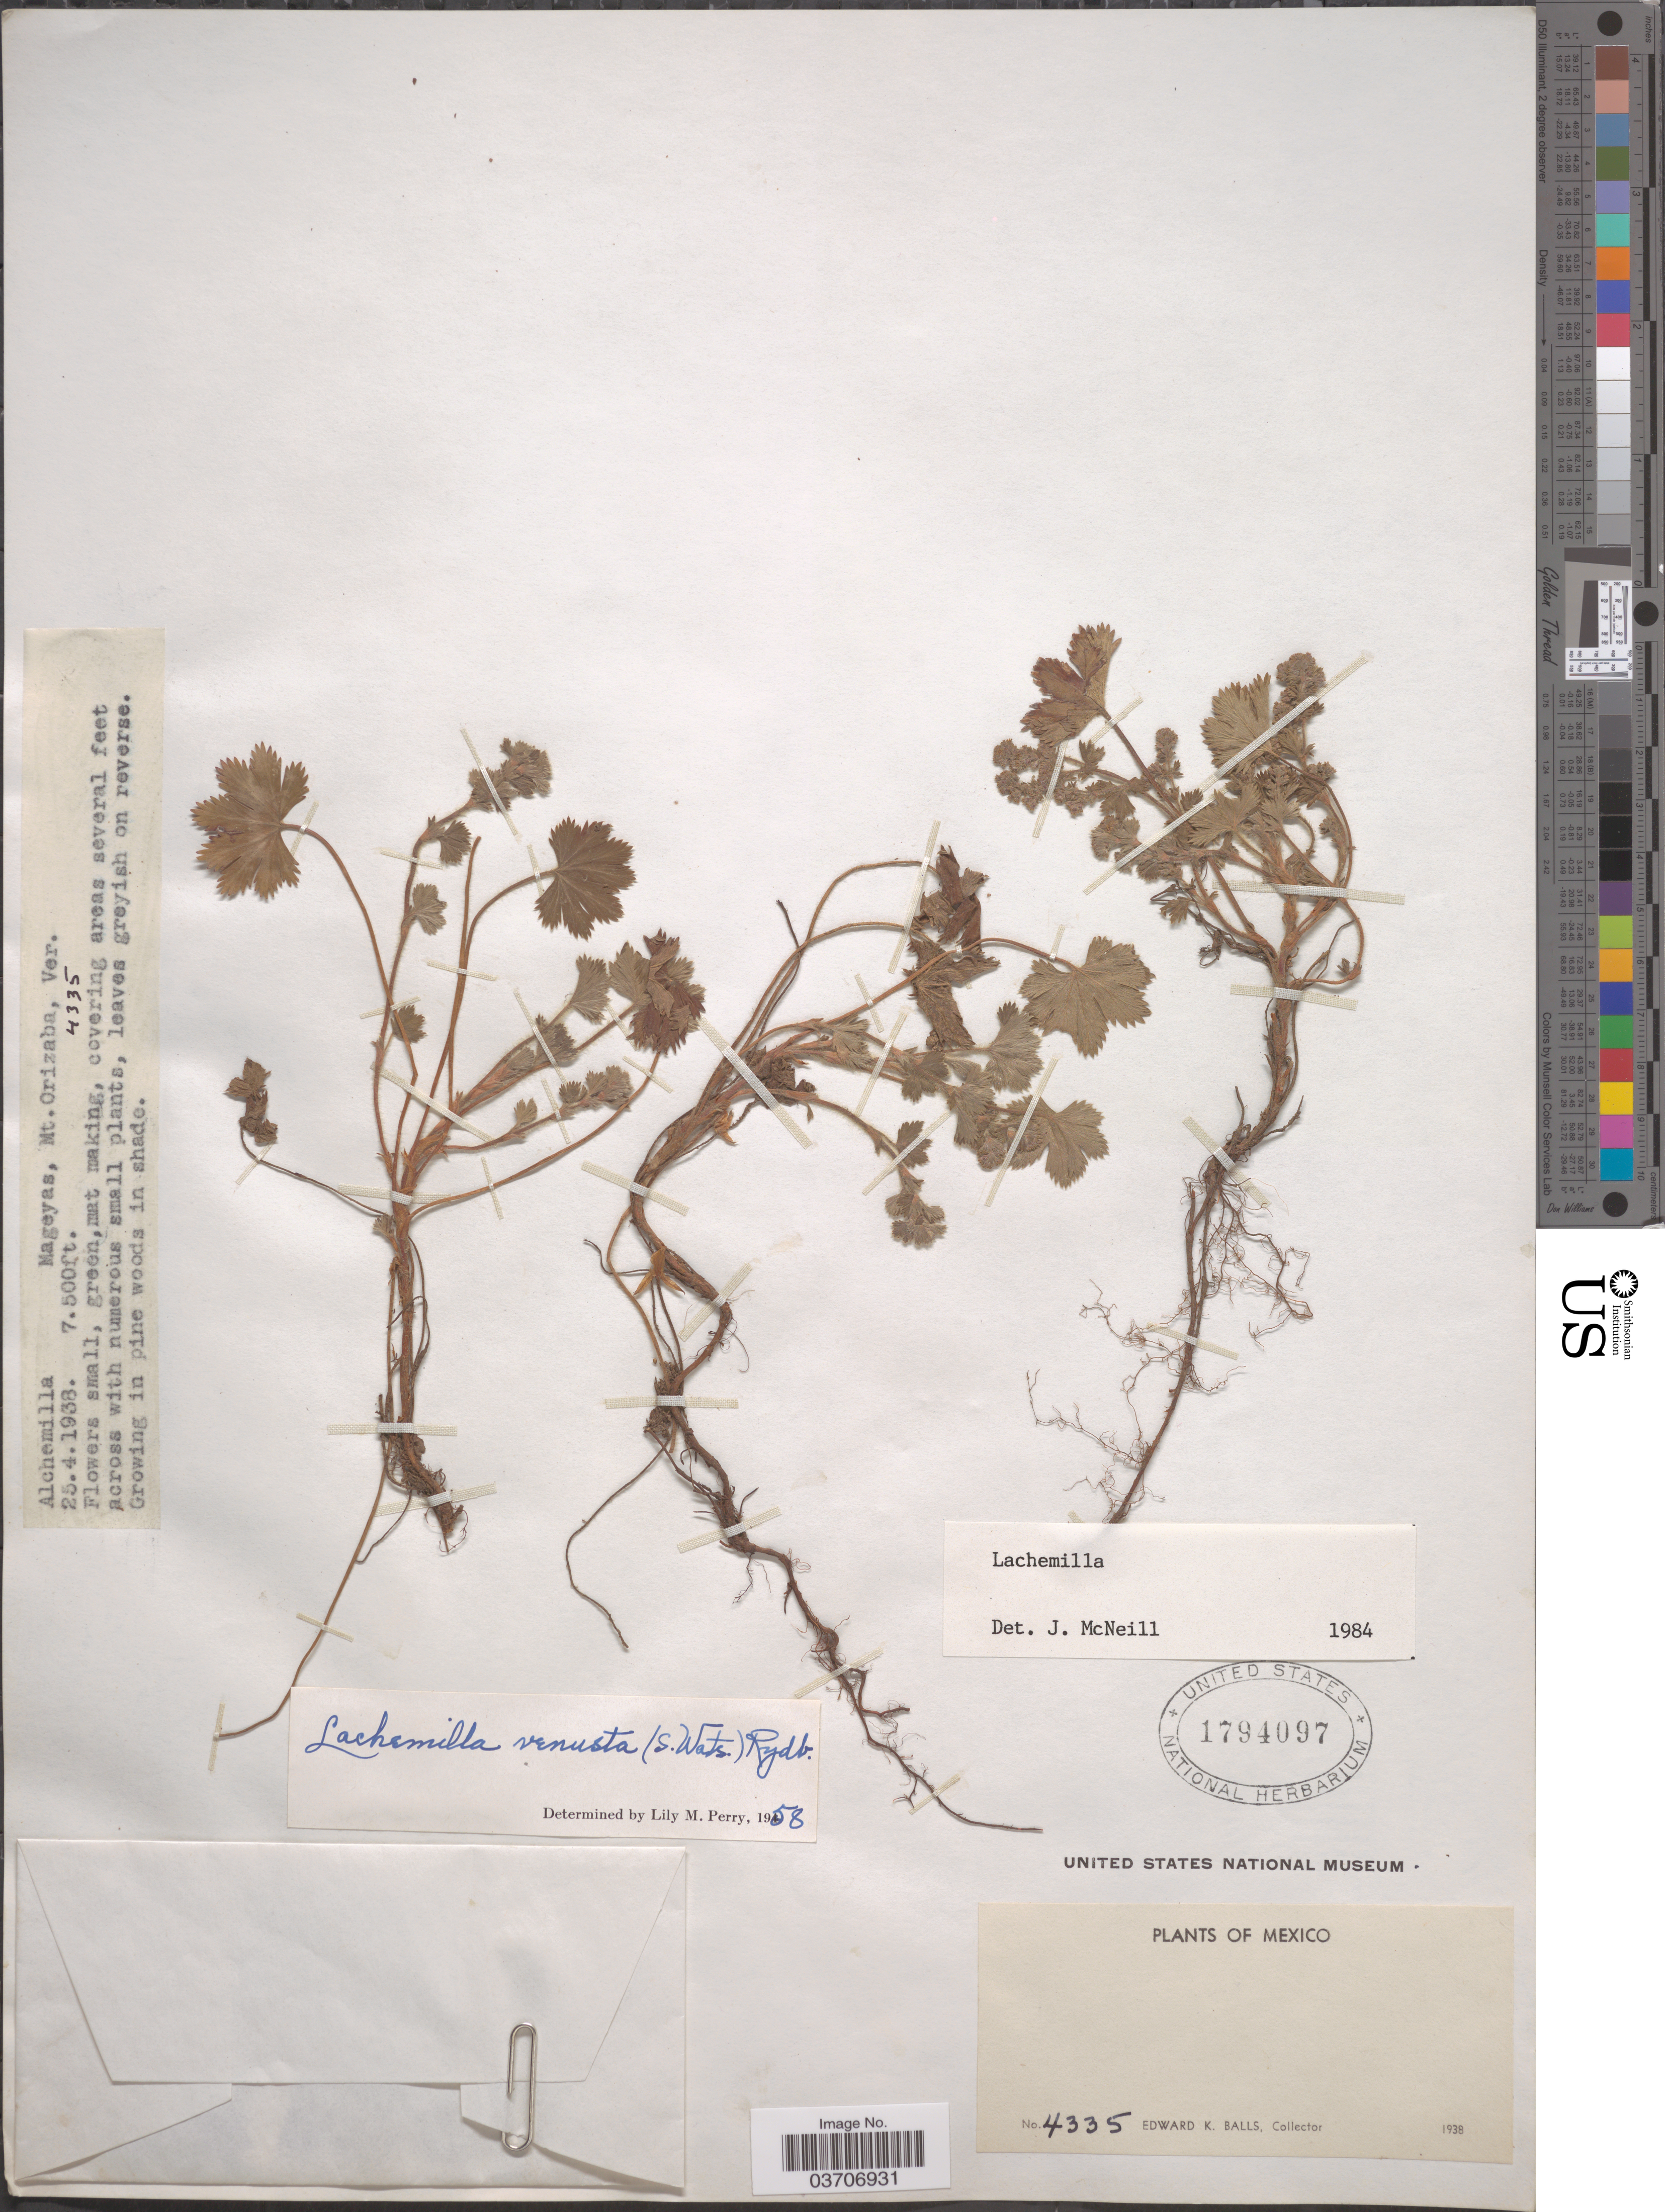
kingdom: Plantae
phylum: Tracheophyta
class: Magnoliopsida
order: Rosales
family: Rosaceae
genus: Lachemilla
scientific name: Lachemilla sp.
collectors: E. K. Balls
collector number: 4335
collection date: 1938-04-25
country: Mexico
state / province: Veracruz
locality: Mageyas, Mt. Orizaba, Ver.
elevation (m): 2286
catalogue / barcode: US 1794097